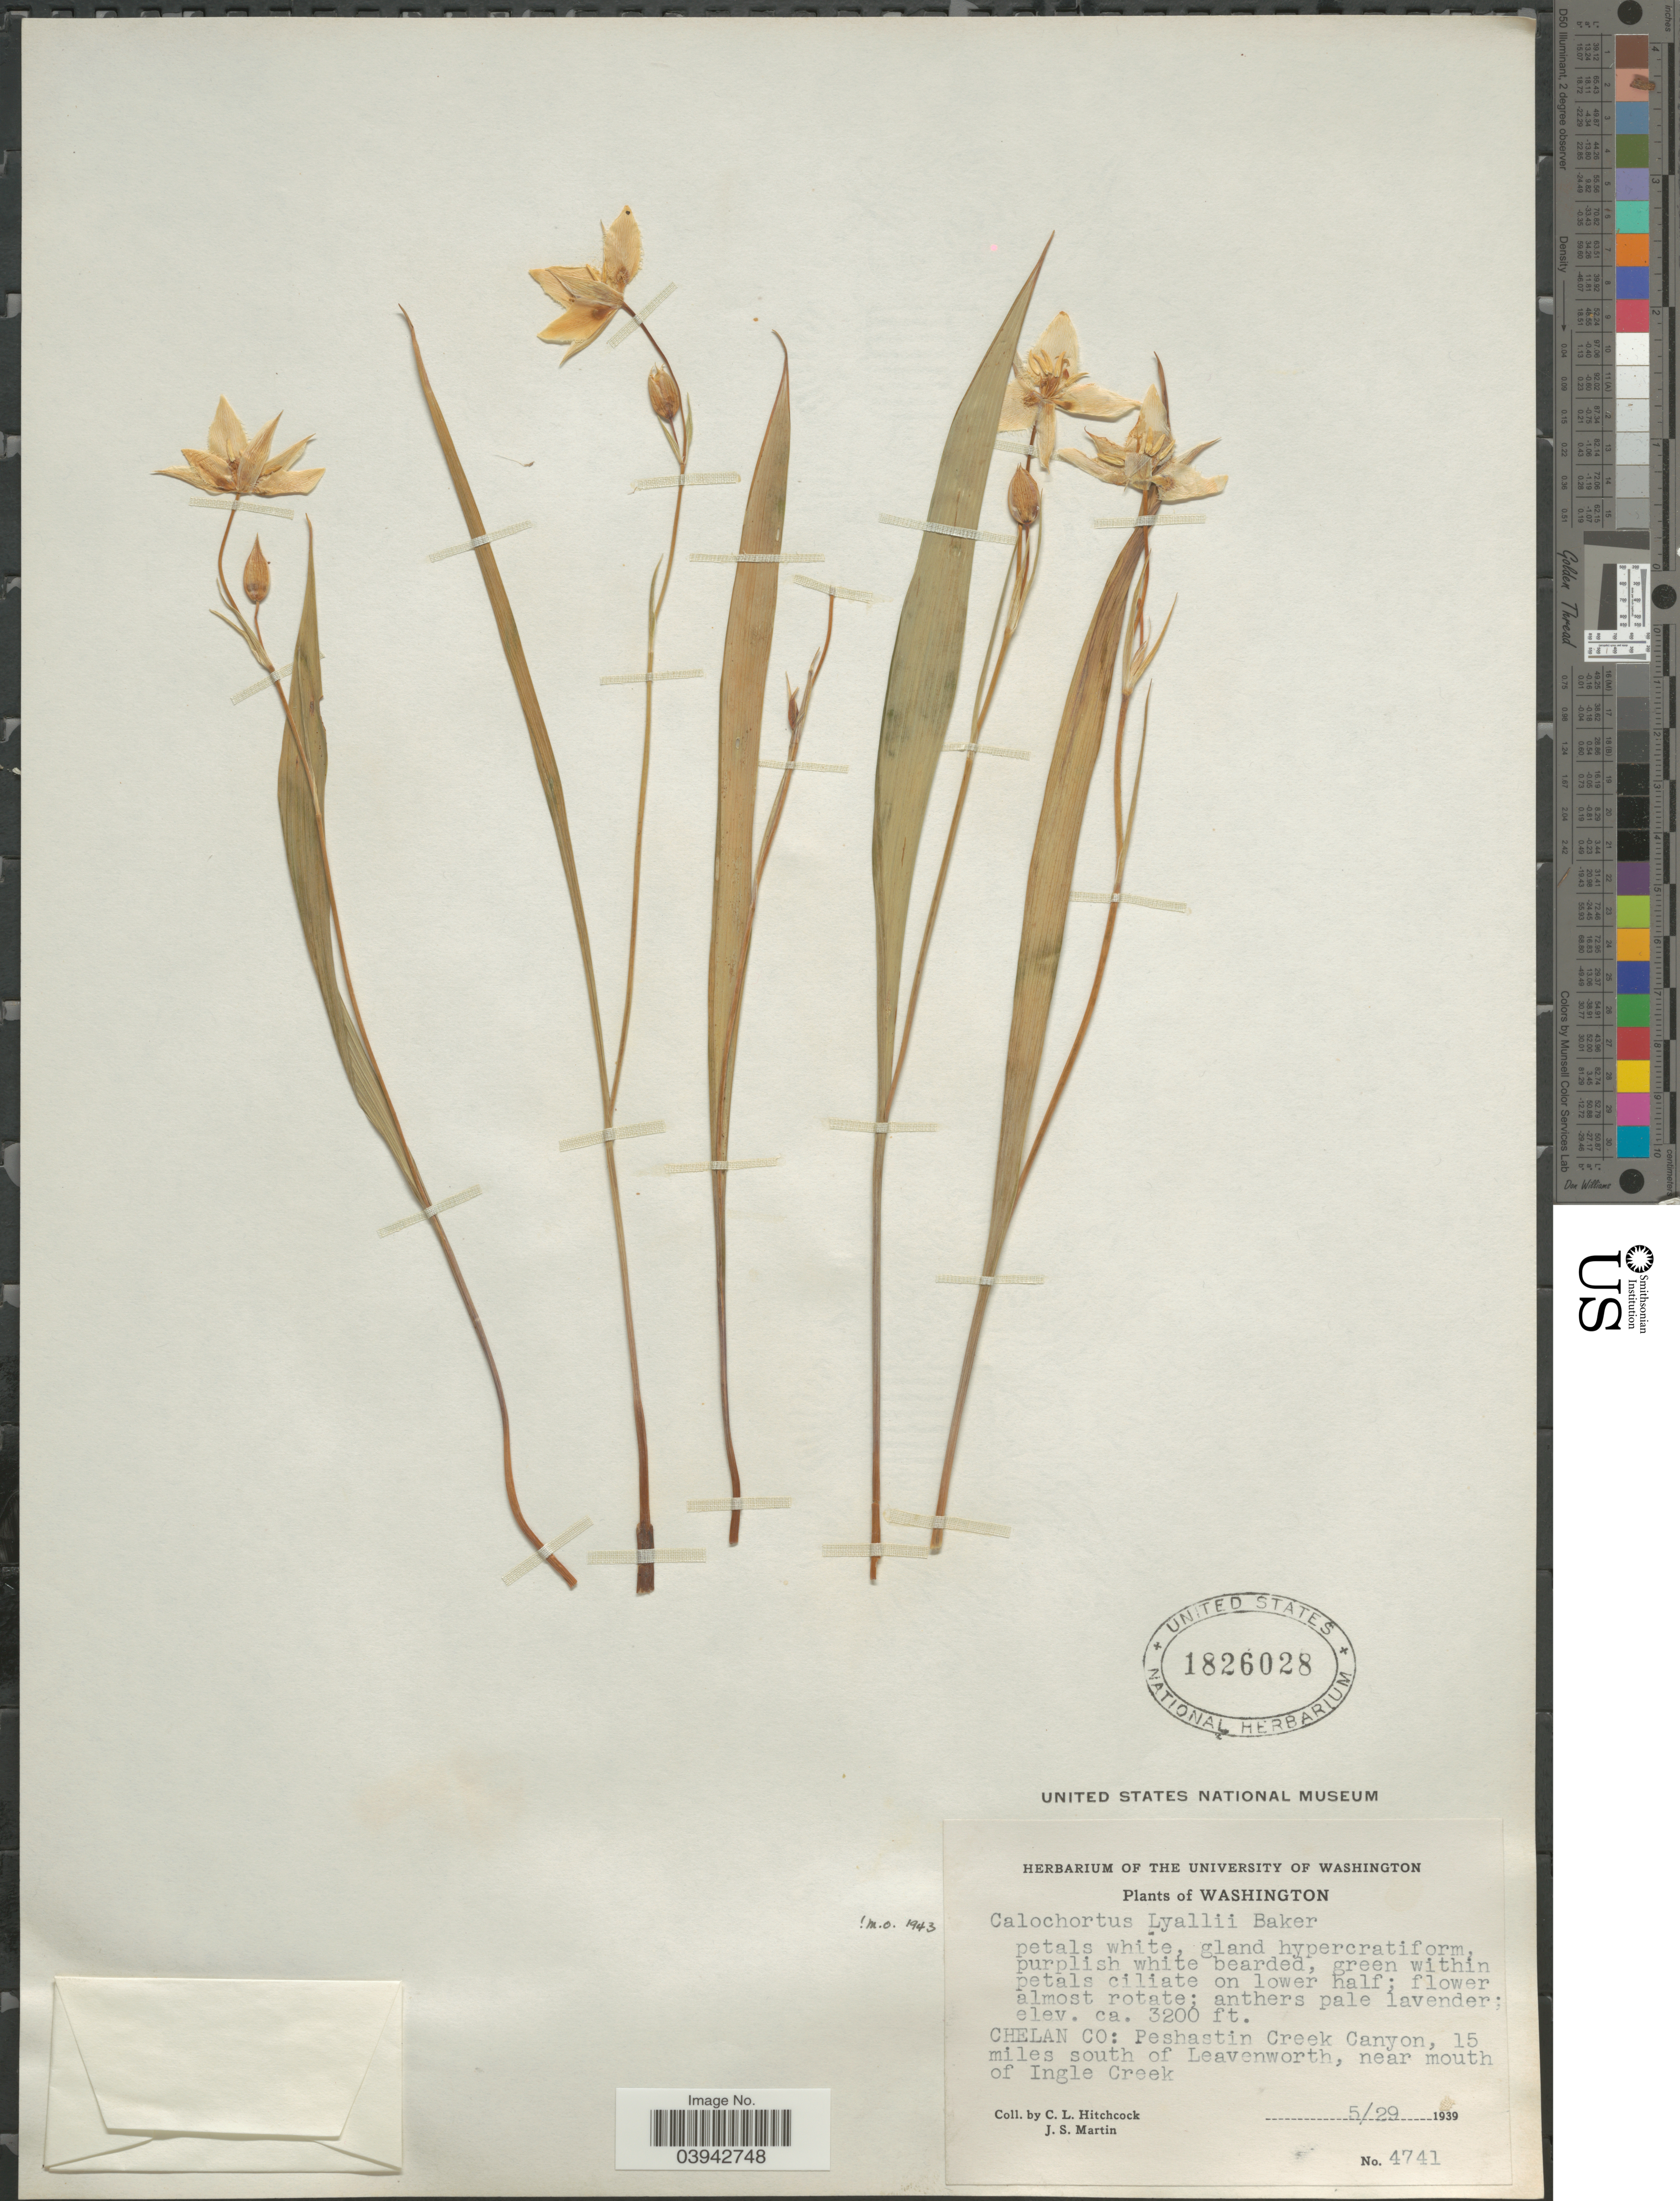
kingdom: Plantae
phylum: Tracheophyta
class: Liliopsida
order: Liliales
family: Liliaceae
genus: Calochortus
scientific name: Calochortus lyallii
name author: Baker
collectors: C. L. Hitchcock & J. S. Martin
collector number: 4741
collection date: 1939-05-29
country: United States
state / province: Washington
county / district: Chelan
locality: Chelan Co: Peshastin Creek Canyon, 15 miles south of Leavenworth, near mouth of Ingle Creek.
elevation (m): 975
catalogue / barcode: US 1826028